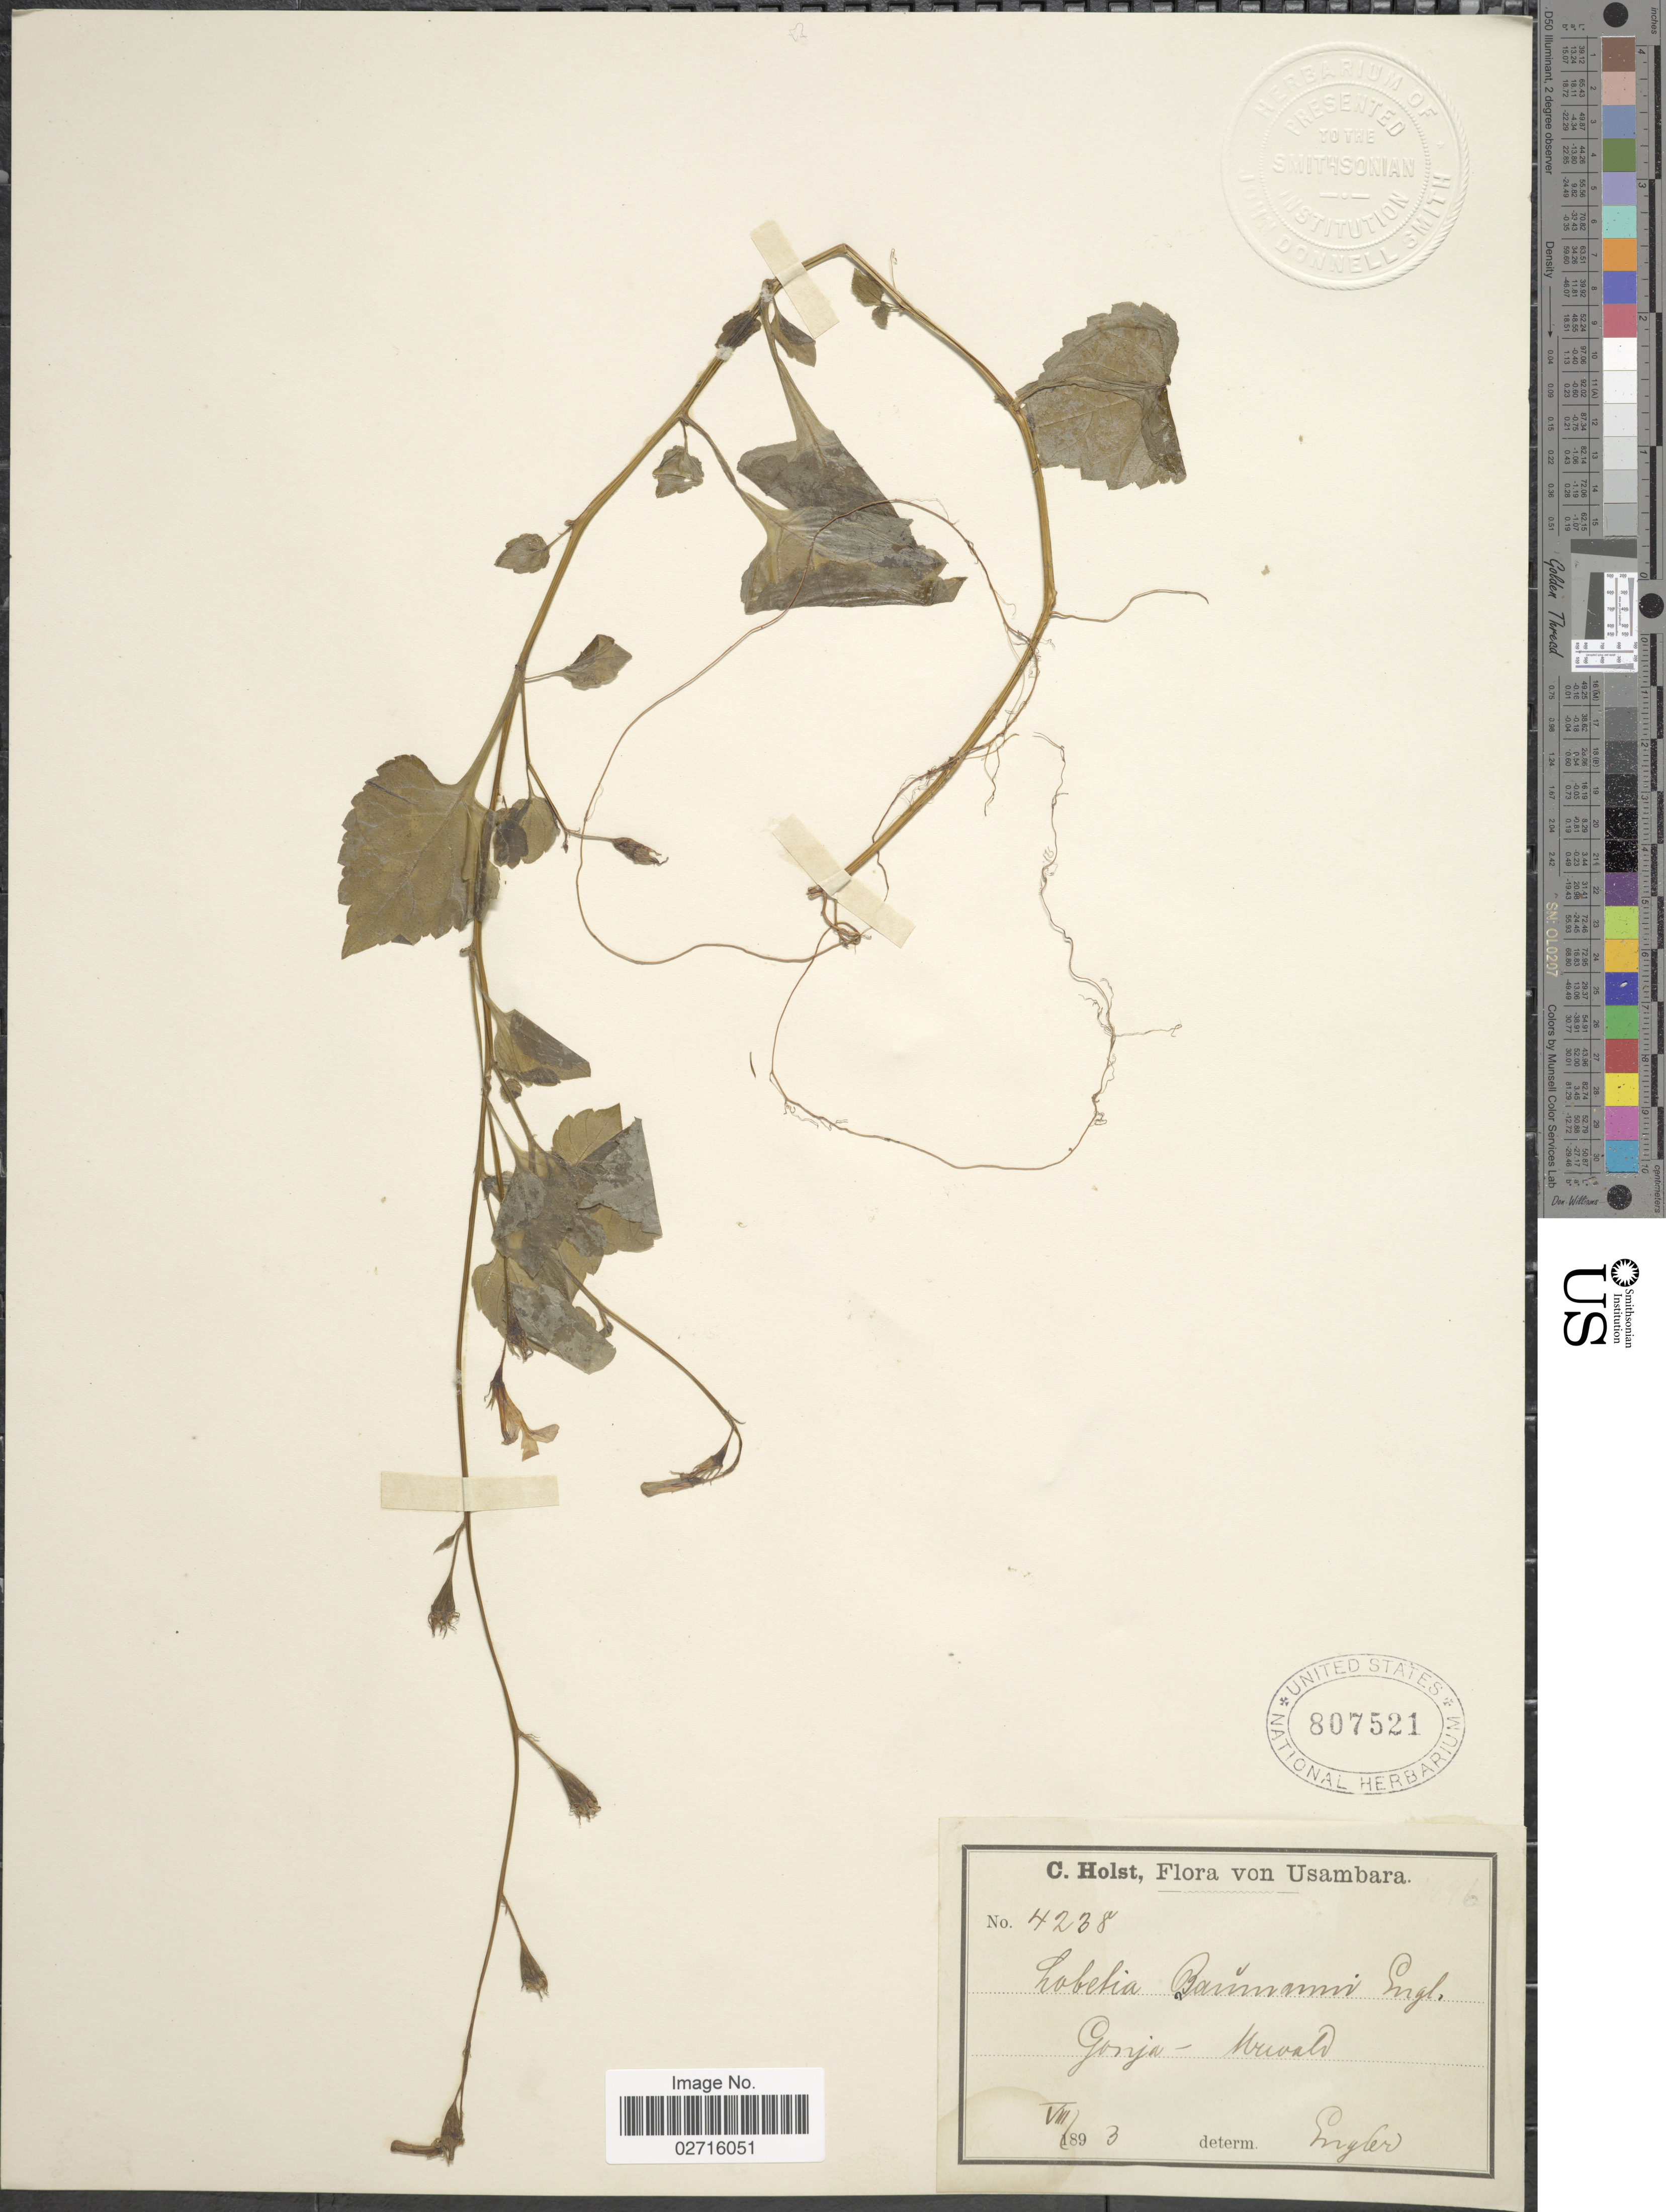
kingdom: Plantae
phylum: Tracheophyta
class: Magnoliopsida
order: Asterales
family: Campanulaceae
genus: Lobelia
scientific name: Lobelia baumannii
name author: Engl.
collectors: C. H. Holst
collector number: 4238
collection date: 1893-08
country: Tanzania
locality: Usambara, Gonja-Urwald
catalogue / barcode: US 807521